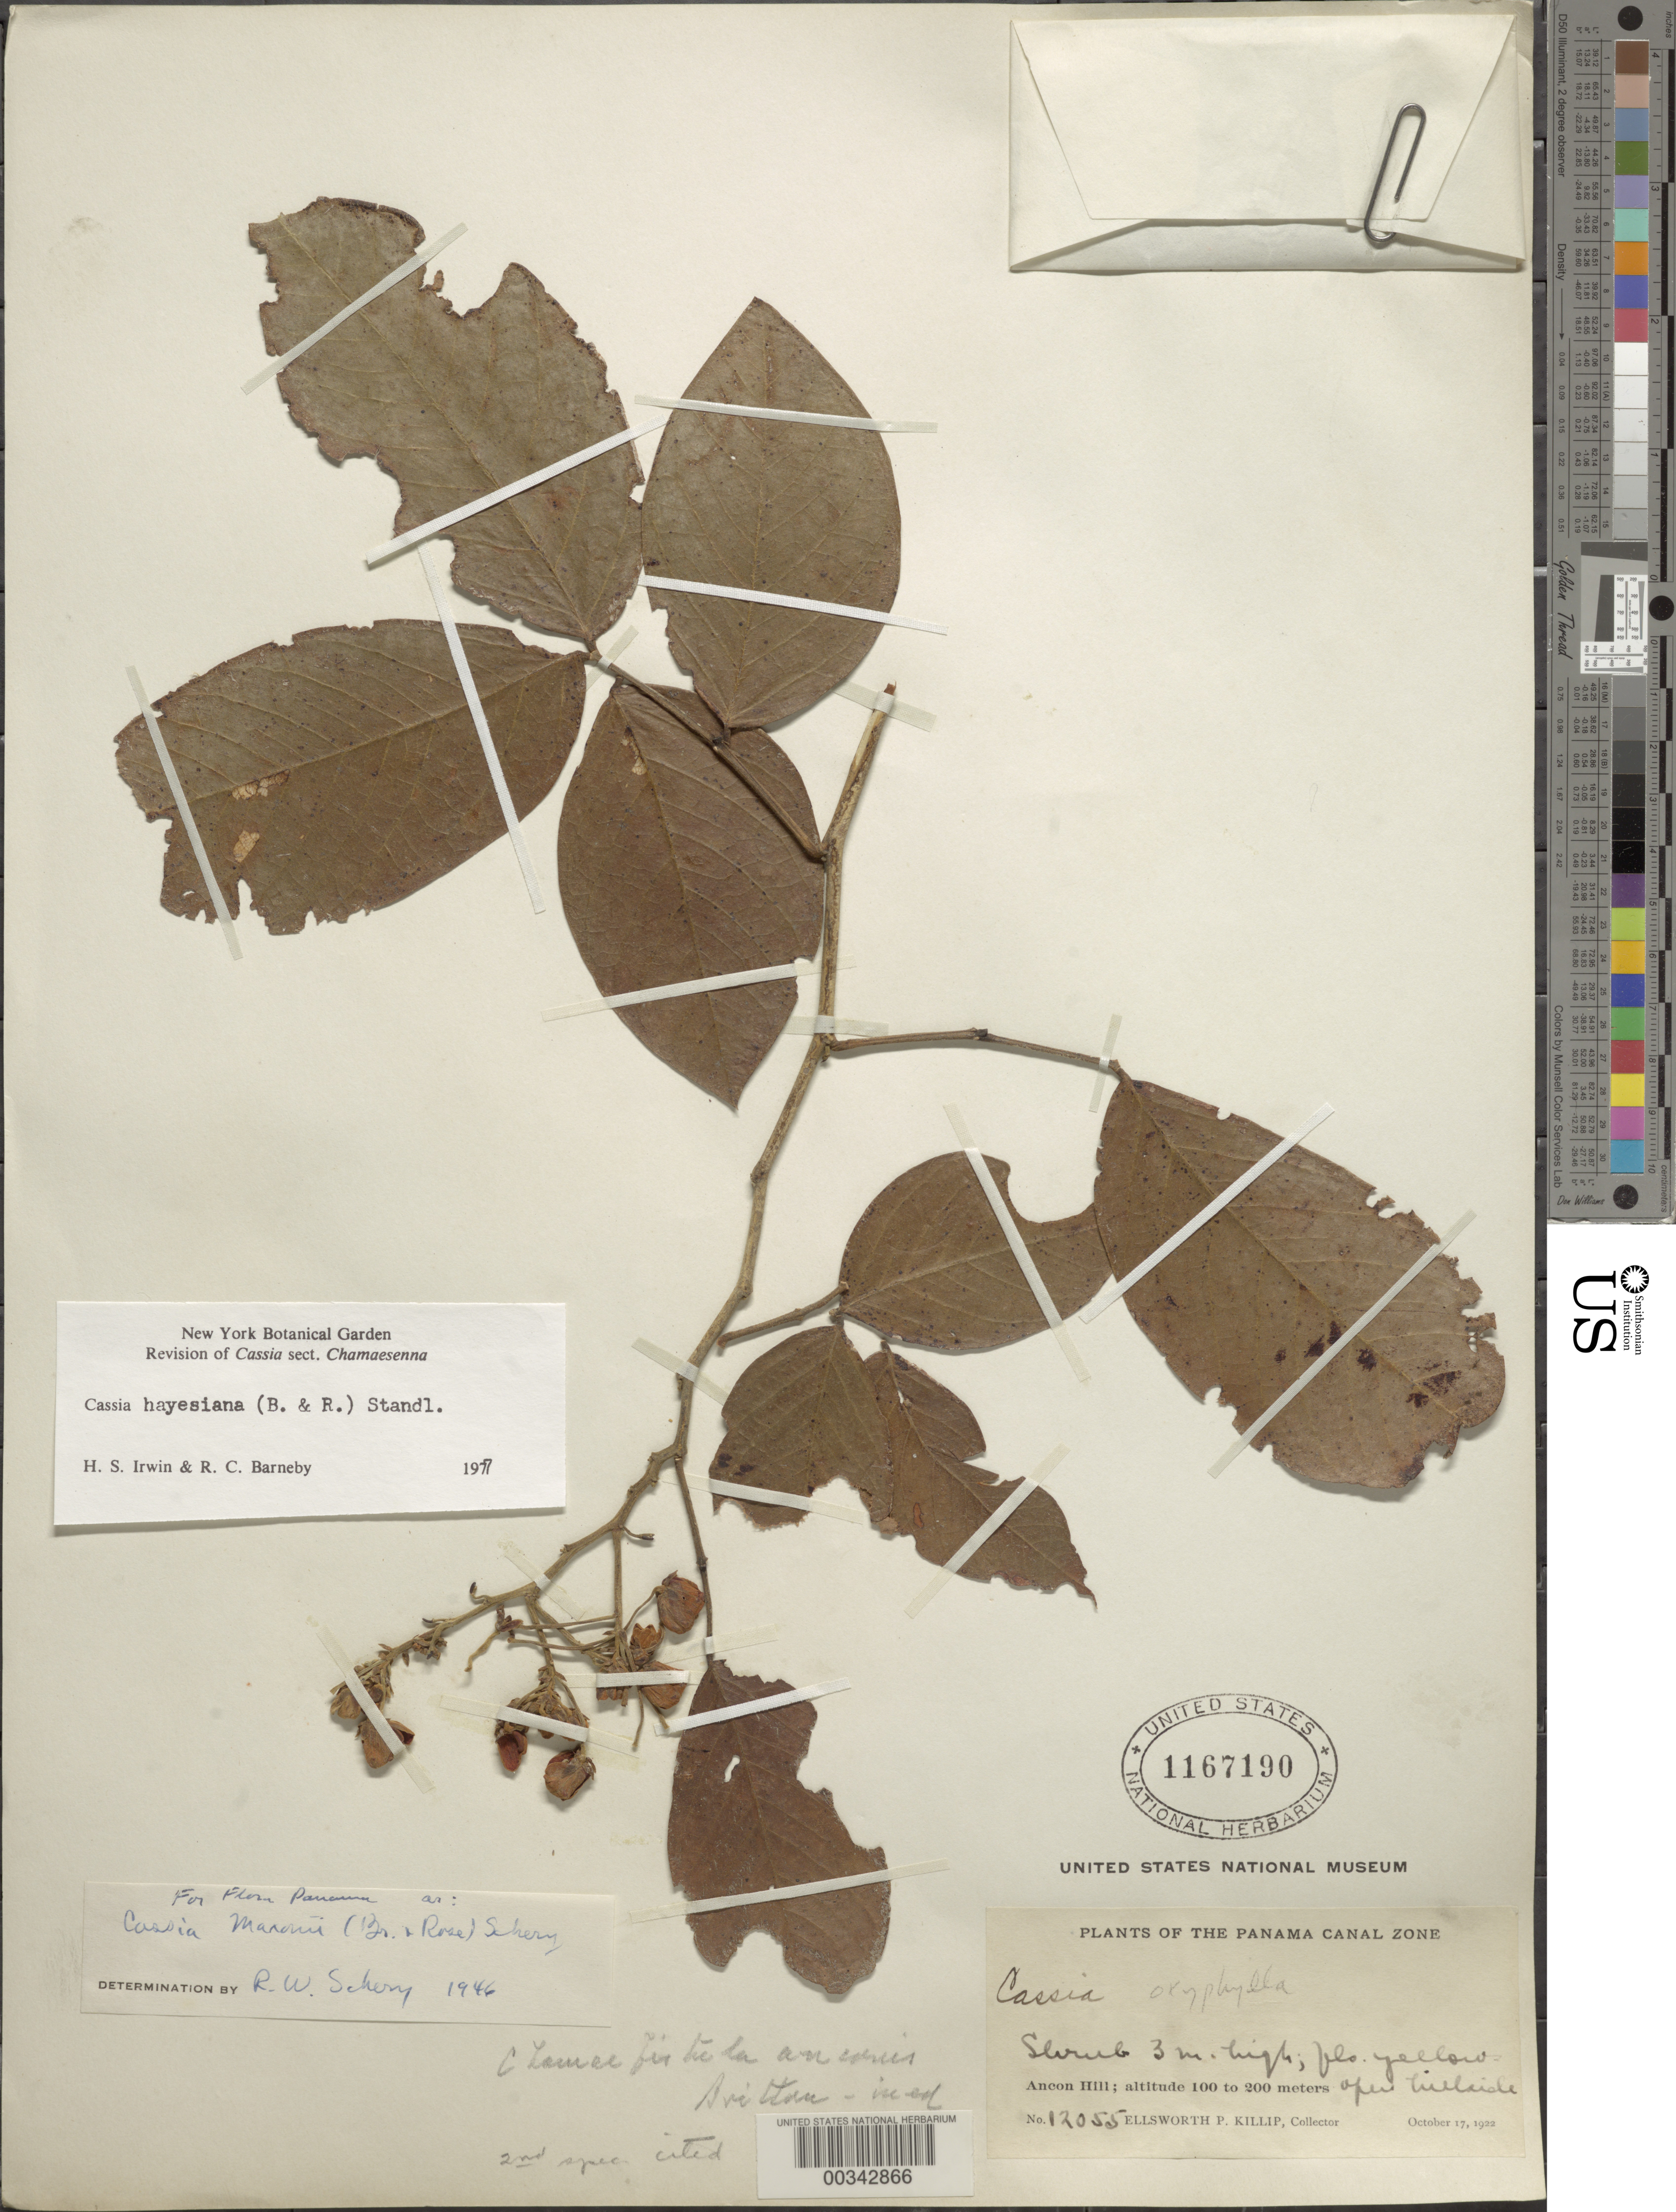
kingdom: Plantae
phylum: Tracheophyta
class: Magnoliopsida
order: Fabales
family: Fabaceae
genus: Senna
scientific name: Senna hayesiana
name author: (Britton & Rose) H.S. Irwin & Barneby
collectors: E. P. Killip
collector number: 12055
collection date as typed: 17 Oct 1922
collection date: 1922-10-17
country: Panama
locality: Ancon Hill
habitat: Open hillside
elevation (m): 100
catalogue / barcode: US 1167190